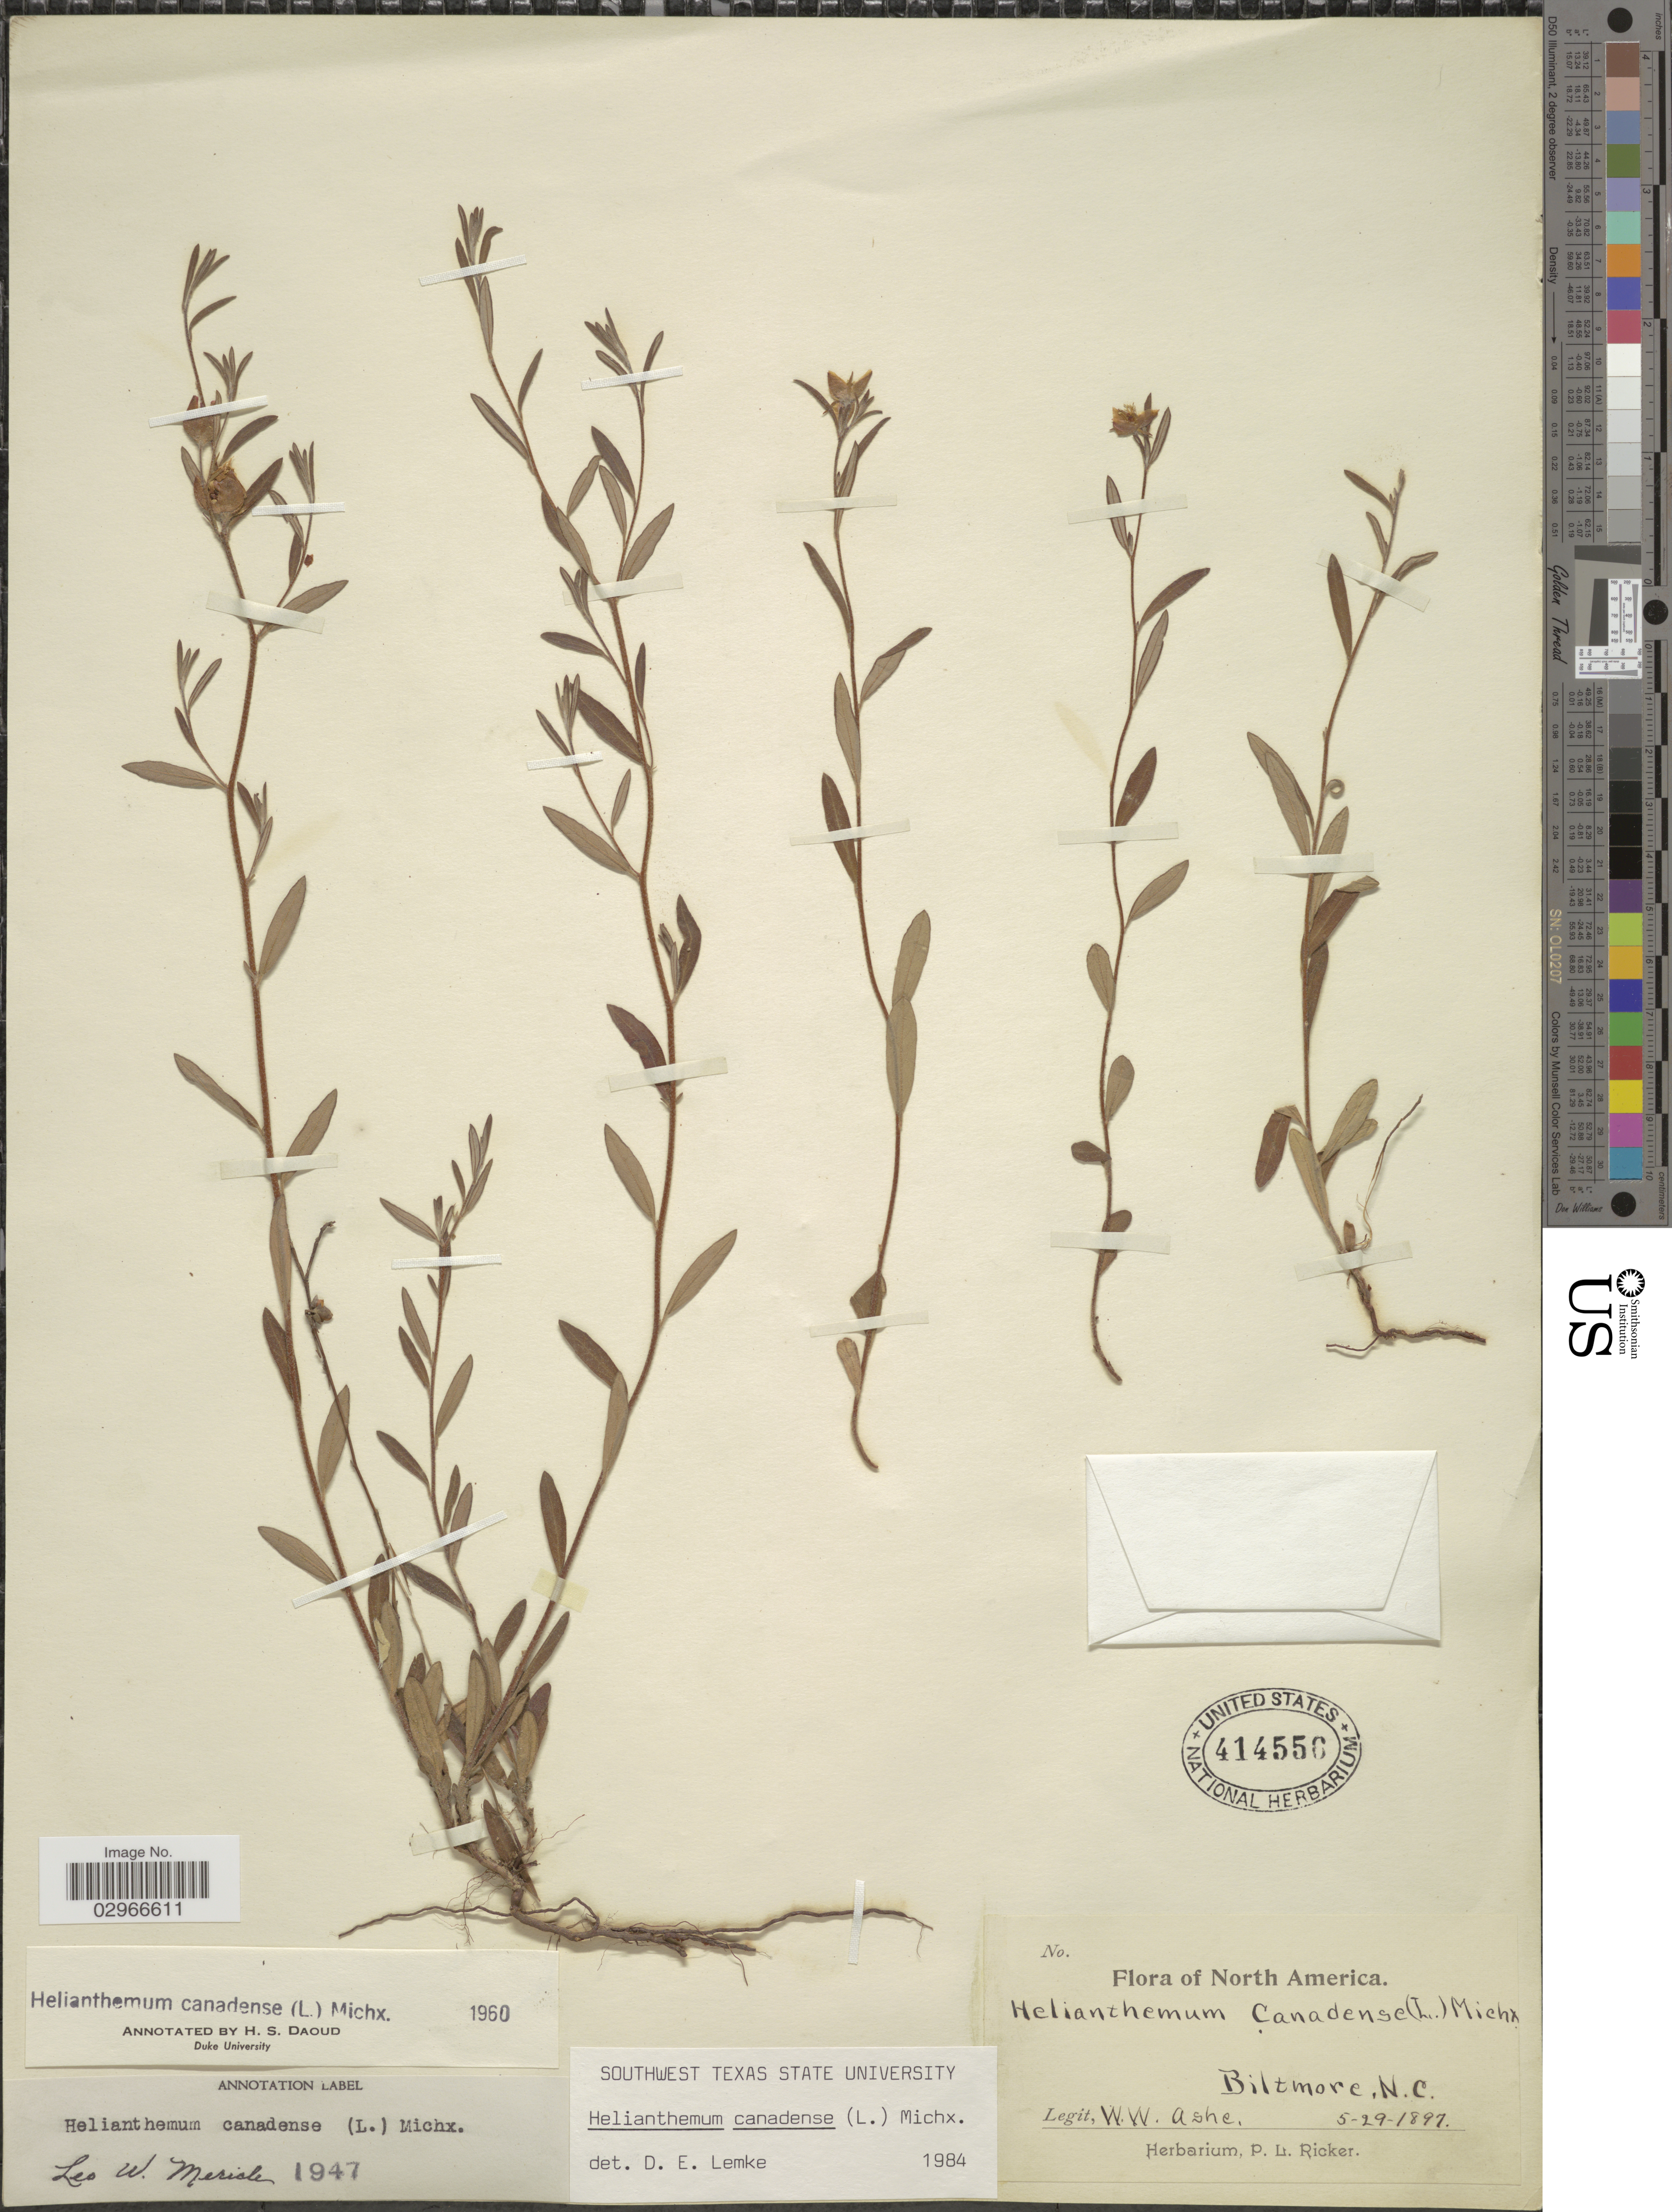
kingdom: Plantae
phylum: Tracheophyta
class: Magnoliopsida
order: Malvales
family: Cistaceae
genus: Helianthemum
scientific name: Helianthemum canadense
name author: (L.) Michx.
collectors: W. W. Ashe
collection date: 1897-05-29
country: United States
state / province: North Carolina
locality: Biltmore, N.C.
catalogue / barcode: US 414556